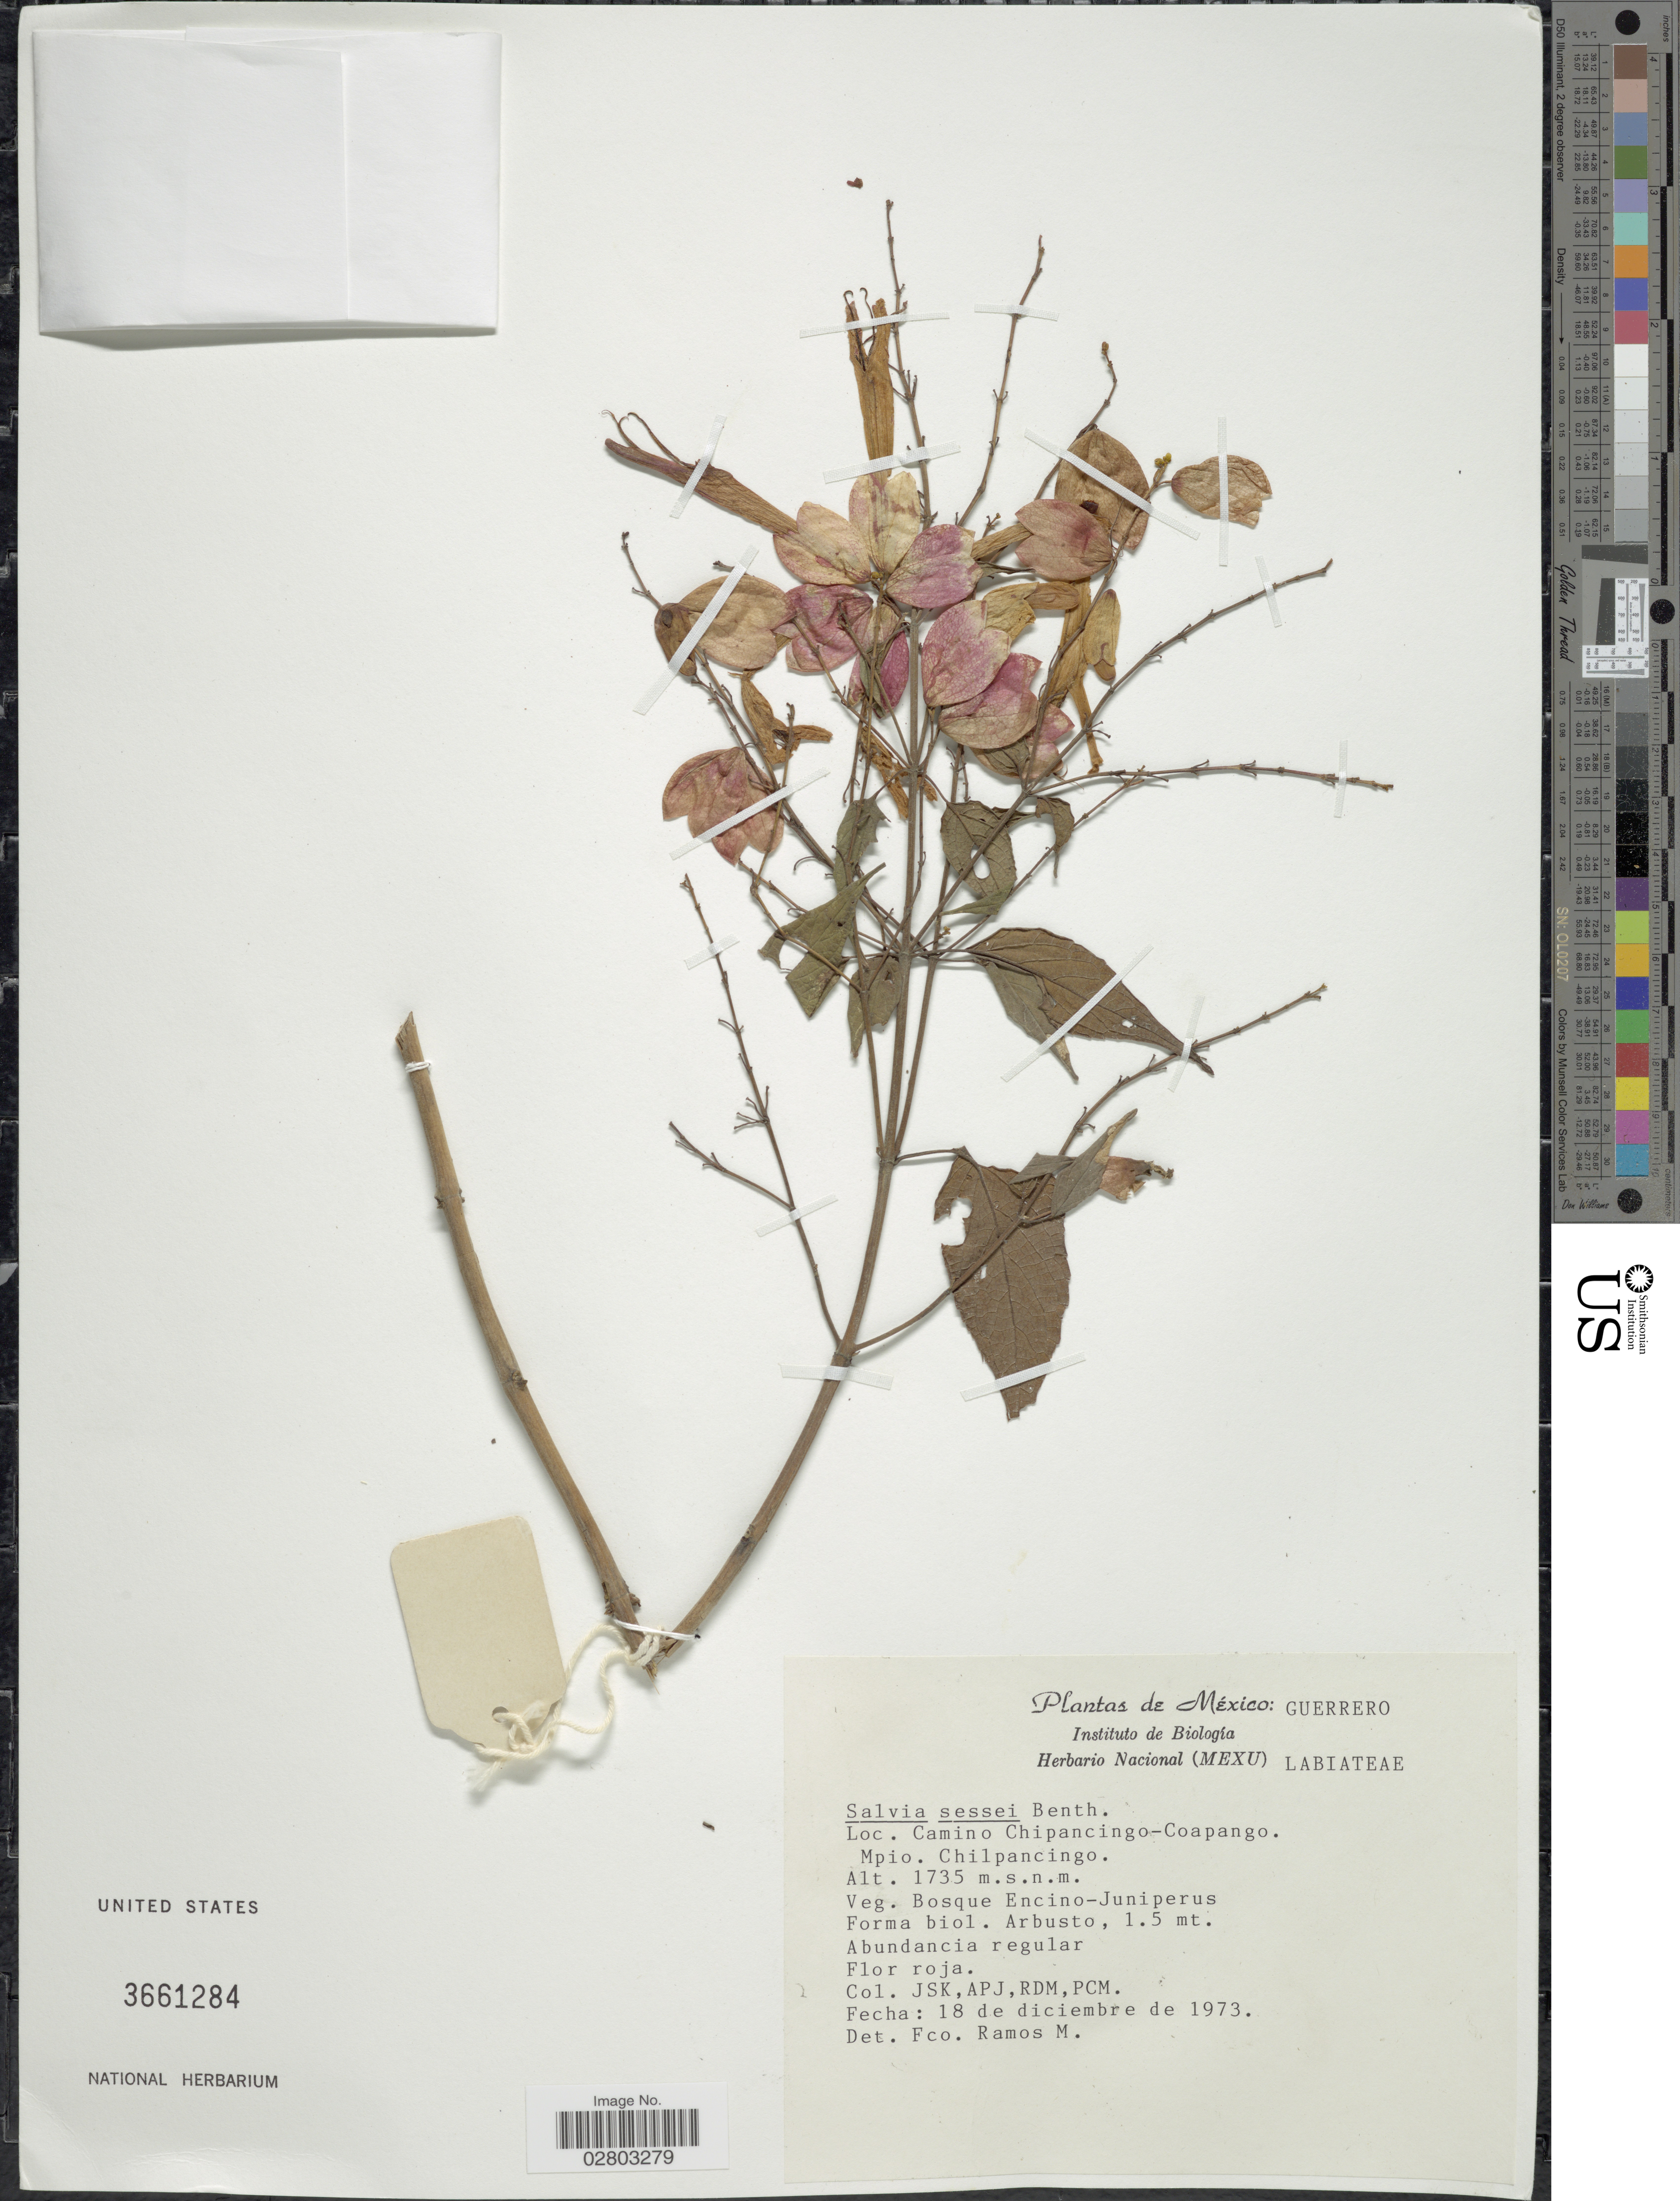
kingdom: Plantae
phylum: Tracheophyta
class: Magnoliopsida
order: Lamiales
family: Lamiaceae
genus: Salvia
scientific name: Salvia sessei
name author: Benth.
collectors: J. S. K., A. P. J., R. D. M. & P. C. M.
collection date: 1973-12-18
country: Mexico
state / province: Guerrero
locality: Camino Chipancingo-Coapango, Mpio. Chilpancingo.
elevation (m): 1735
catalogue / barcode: US 3661284